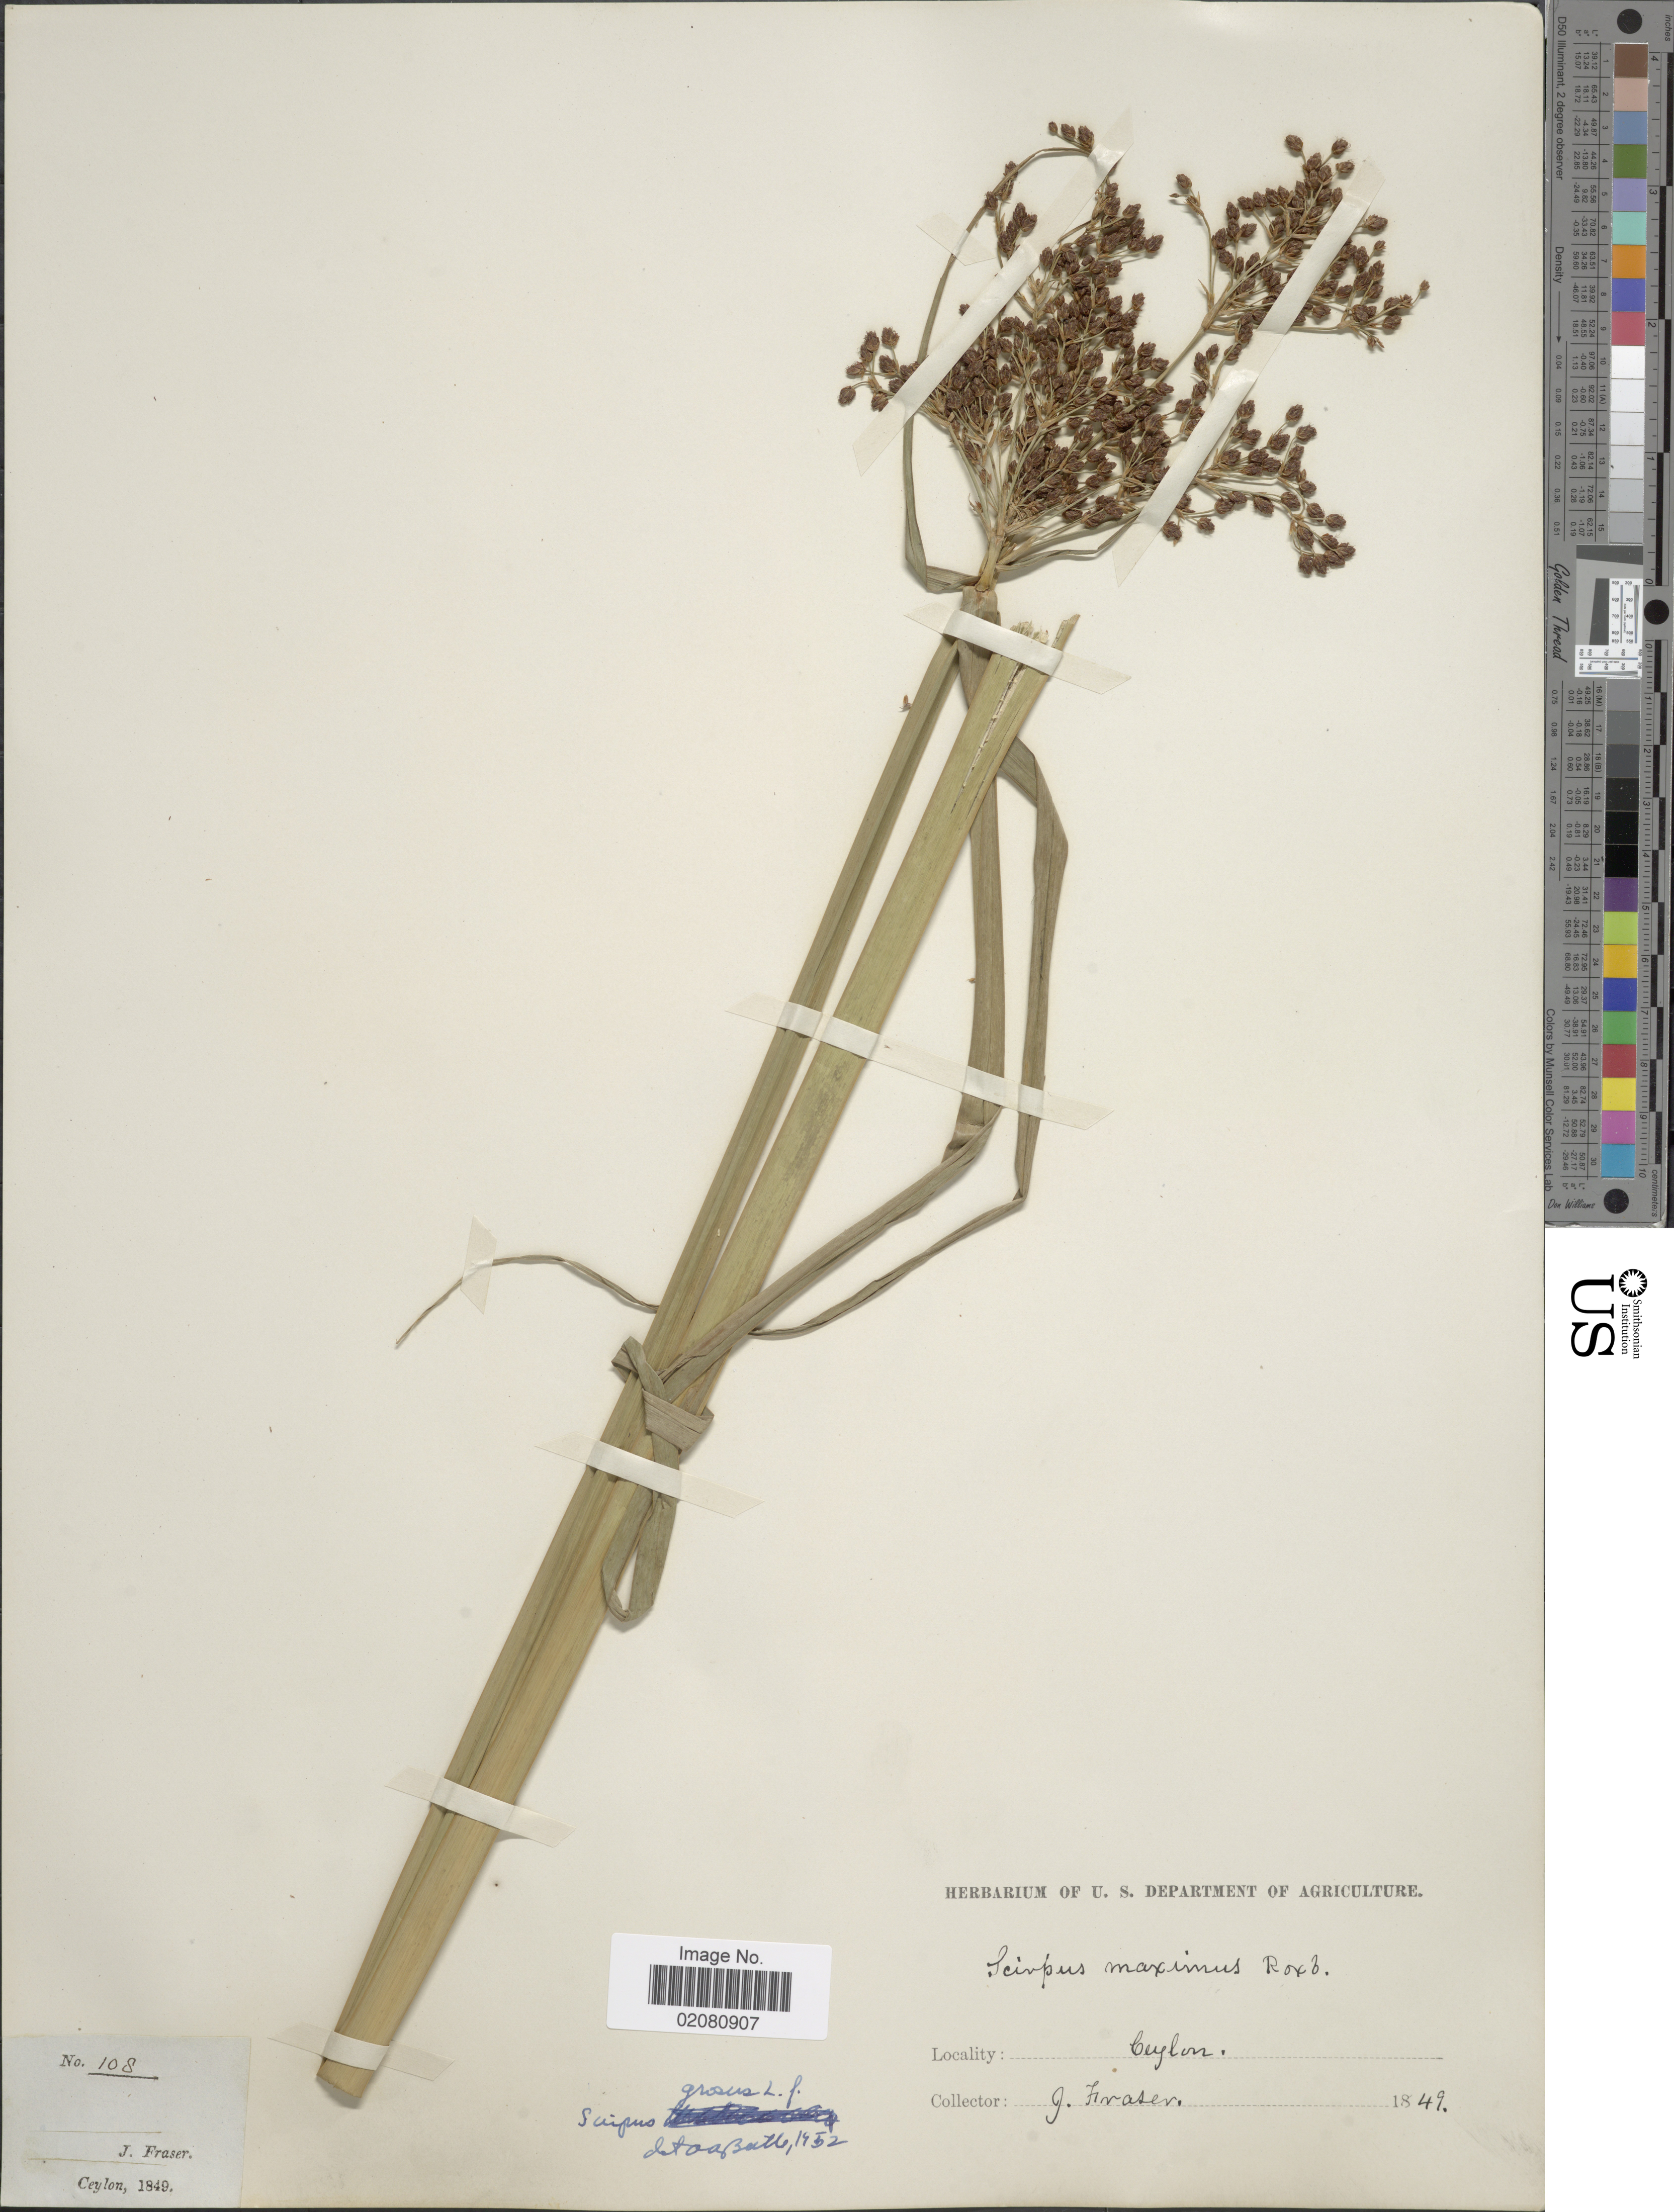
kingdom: Plantae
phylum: Tracheophyta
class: Liliopsida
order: Poales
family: Cyperaceae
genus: Actinoscirpus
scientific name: Actinoscirpus grossus var. grossus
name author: (L. f.) Goetgh. & D.A. Simpson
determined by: Strong, M. T., (US), Smithsonian Institution - National Museum of Natural History (UNITED STATES)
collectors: J. Fraser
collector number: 108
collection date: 1849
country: Sri Lanka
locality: Ceylon